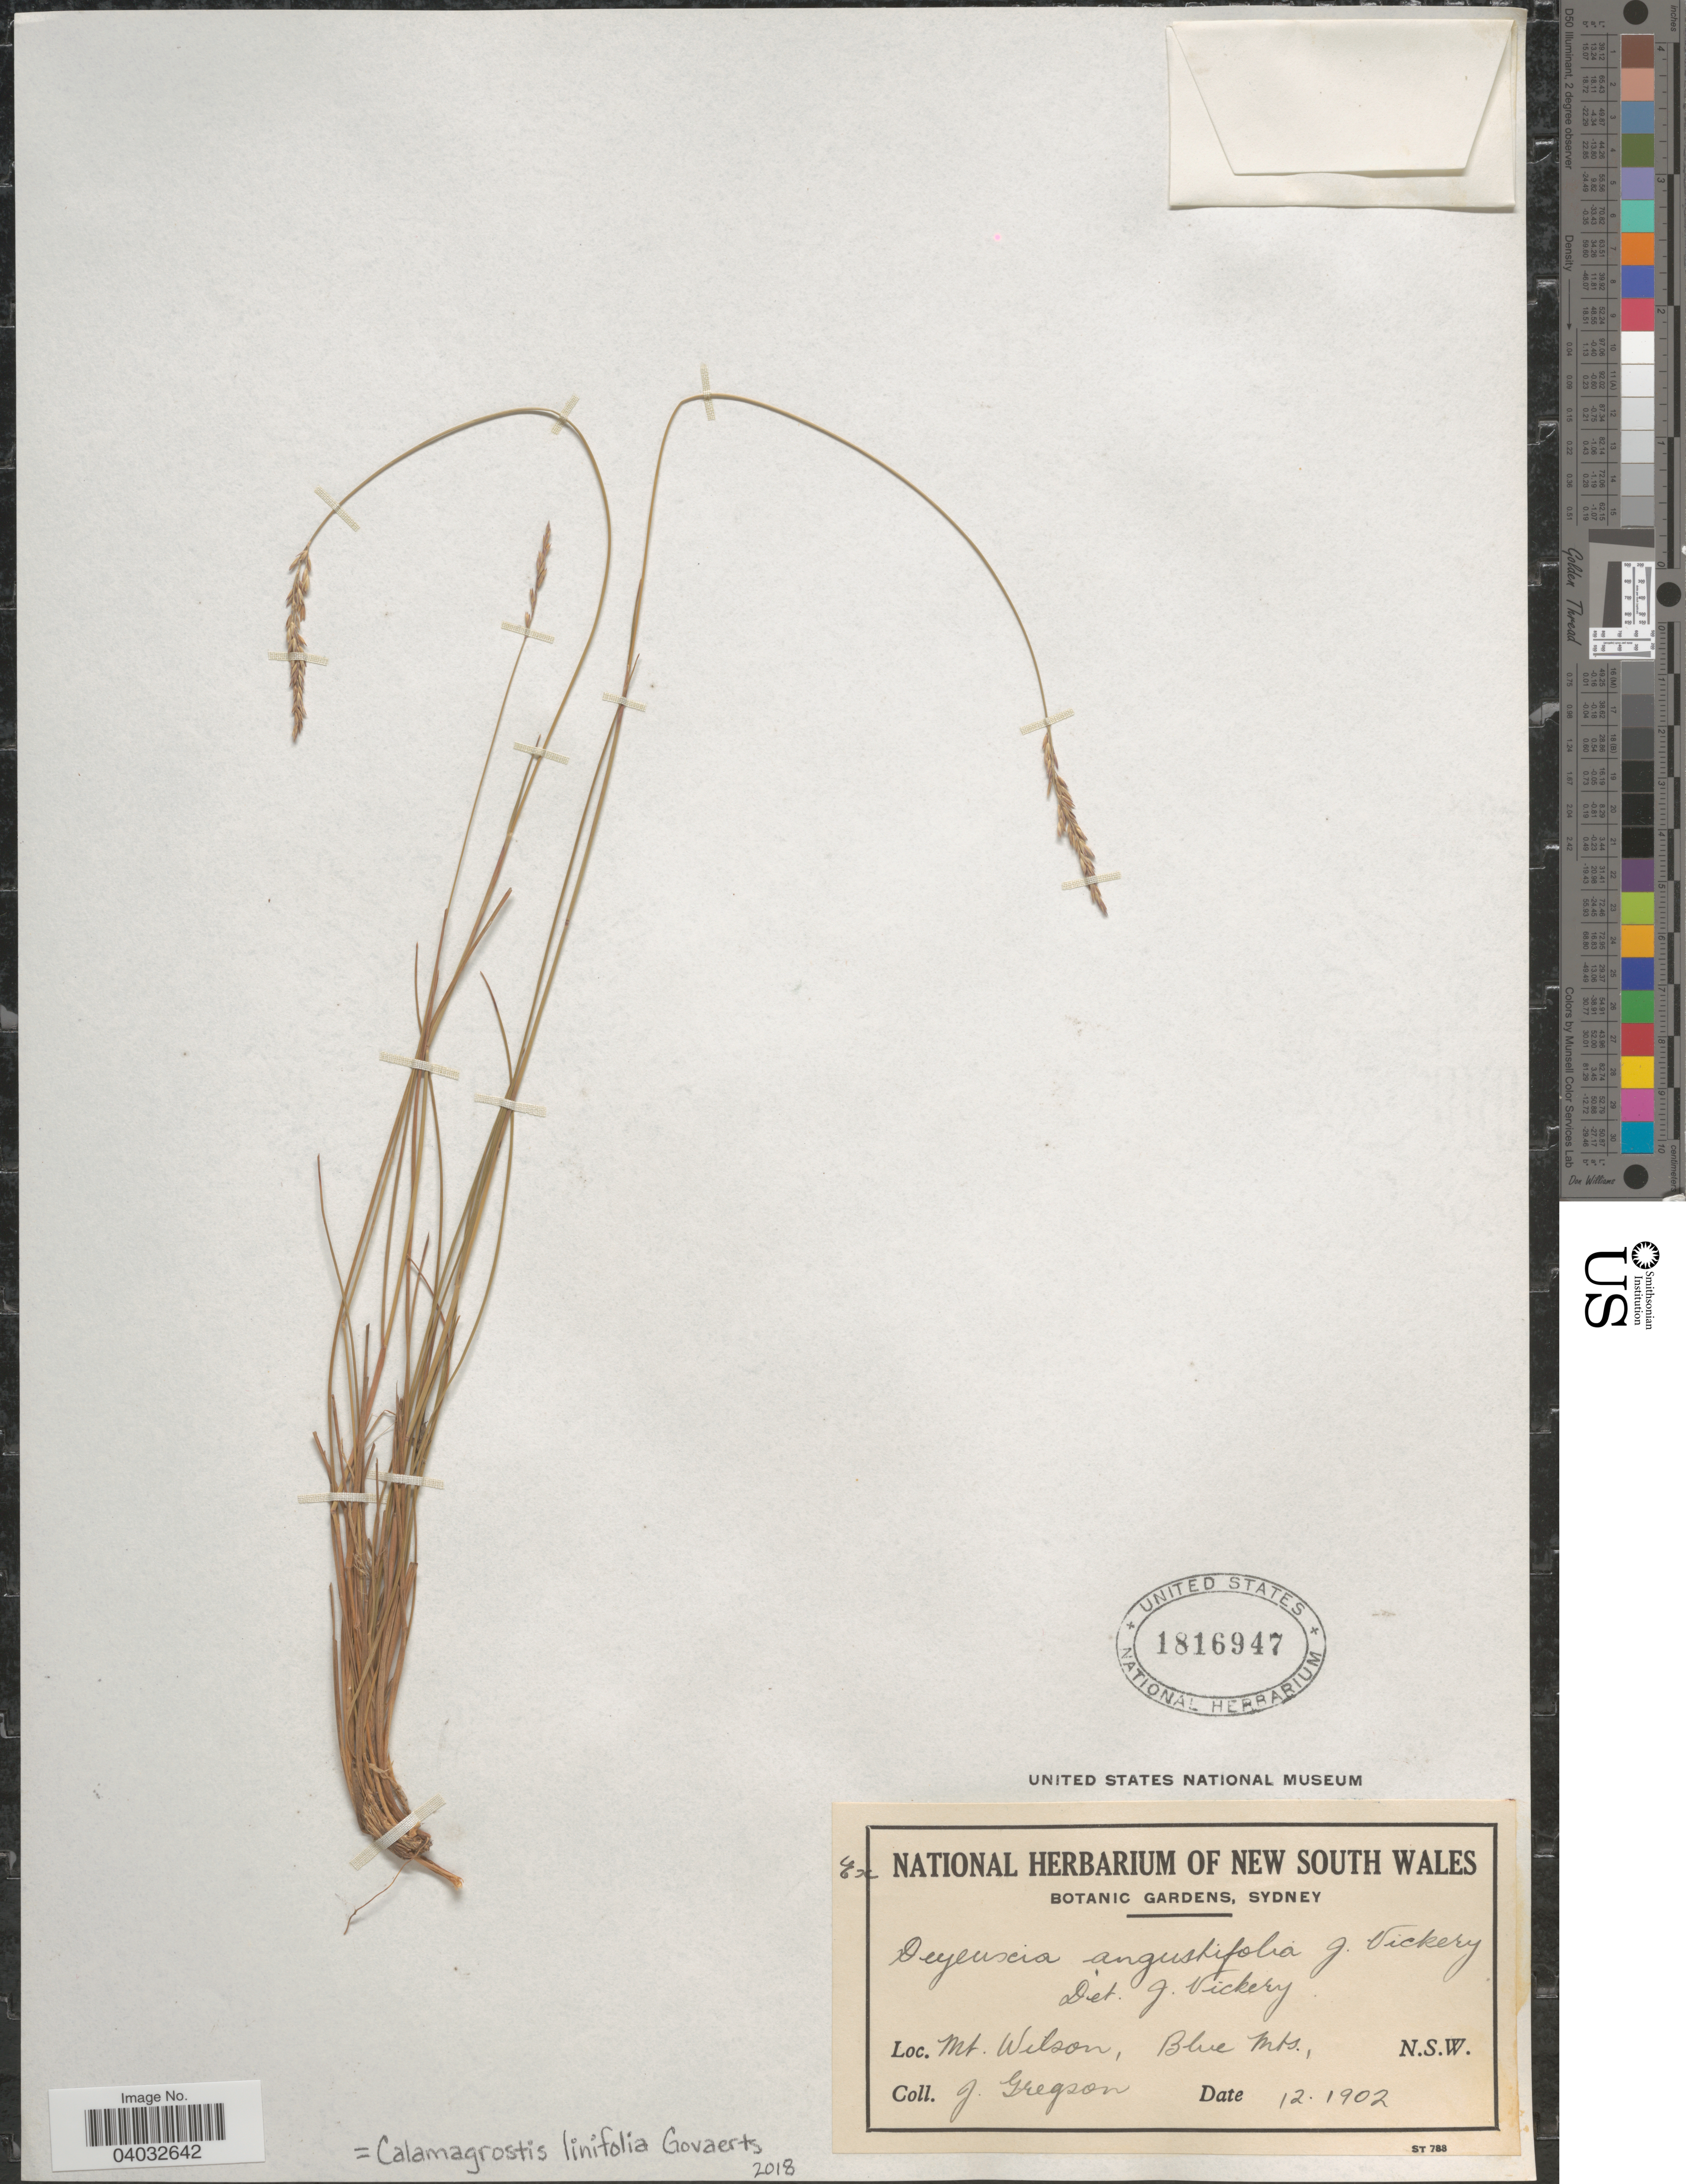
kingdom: Plantae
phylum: Tracheophyta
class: Liliopsida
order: Poales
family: Poaceae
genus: Calamagrostis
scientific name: Calamagrostis linifolia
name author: Govaerts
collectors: J. Gregson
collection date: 1902-12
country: Australia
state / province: New South Wales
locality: Mt. Wilson, Blue Mts.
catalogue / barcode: US 1816947